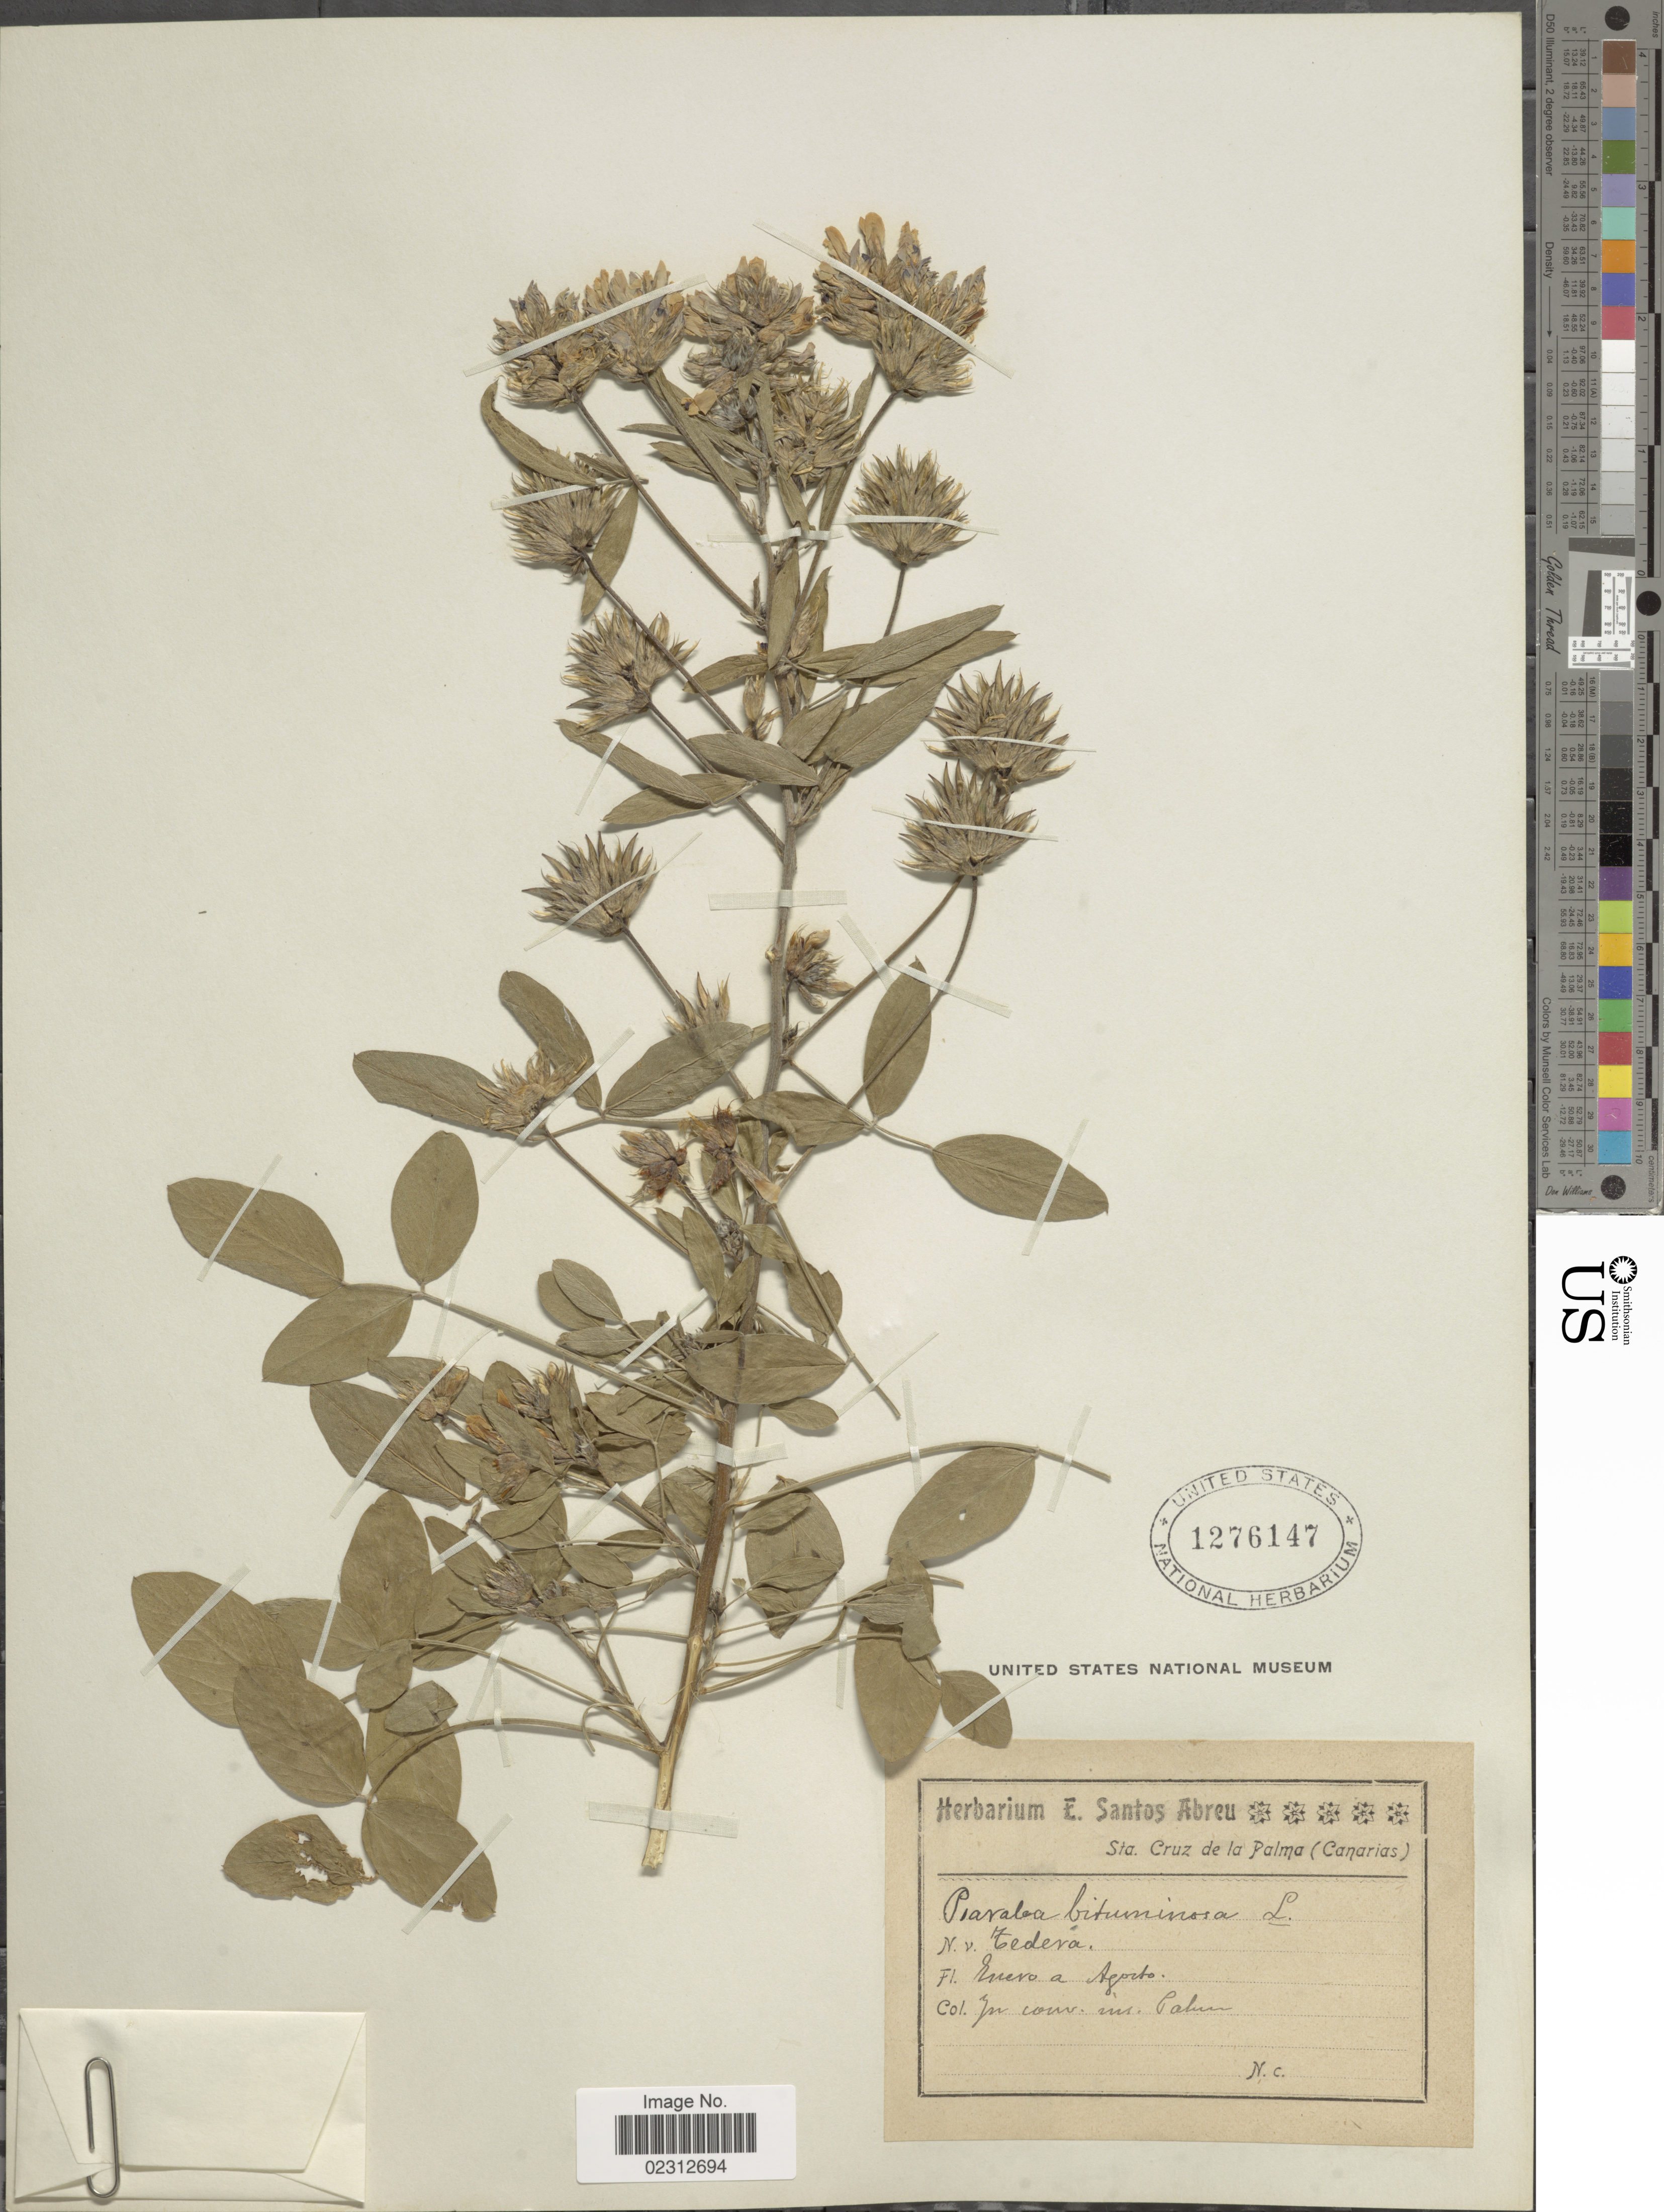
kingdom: Plantae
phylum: Tracheophyta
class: Magnoliopsida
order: Fabales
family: Fabaceae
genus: Bituminaria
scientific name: Bituminaria bituminosa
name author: (L.) C.H. Stirt.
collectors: Ex herb. E. Santos Abreu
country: Spain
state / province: Canarias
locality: Sta. Cruz de la Palma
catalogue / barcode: US 1276147